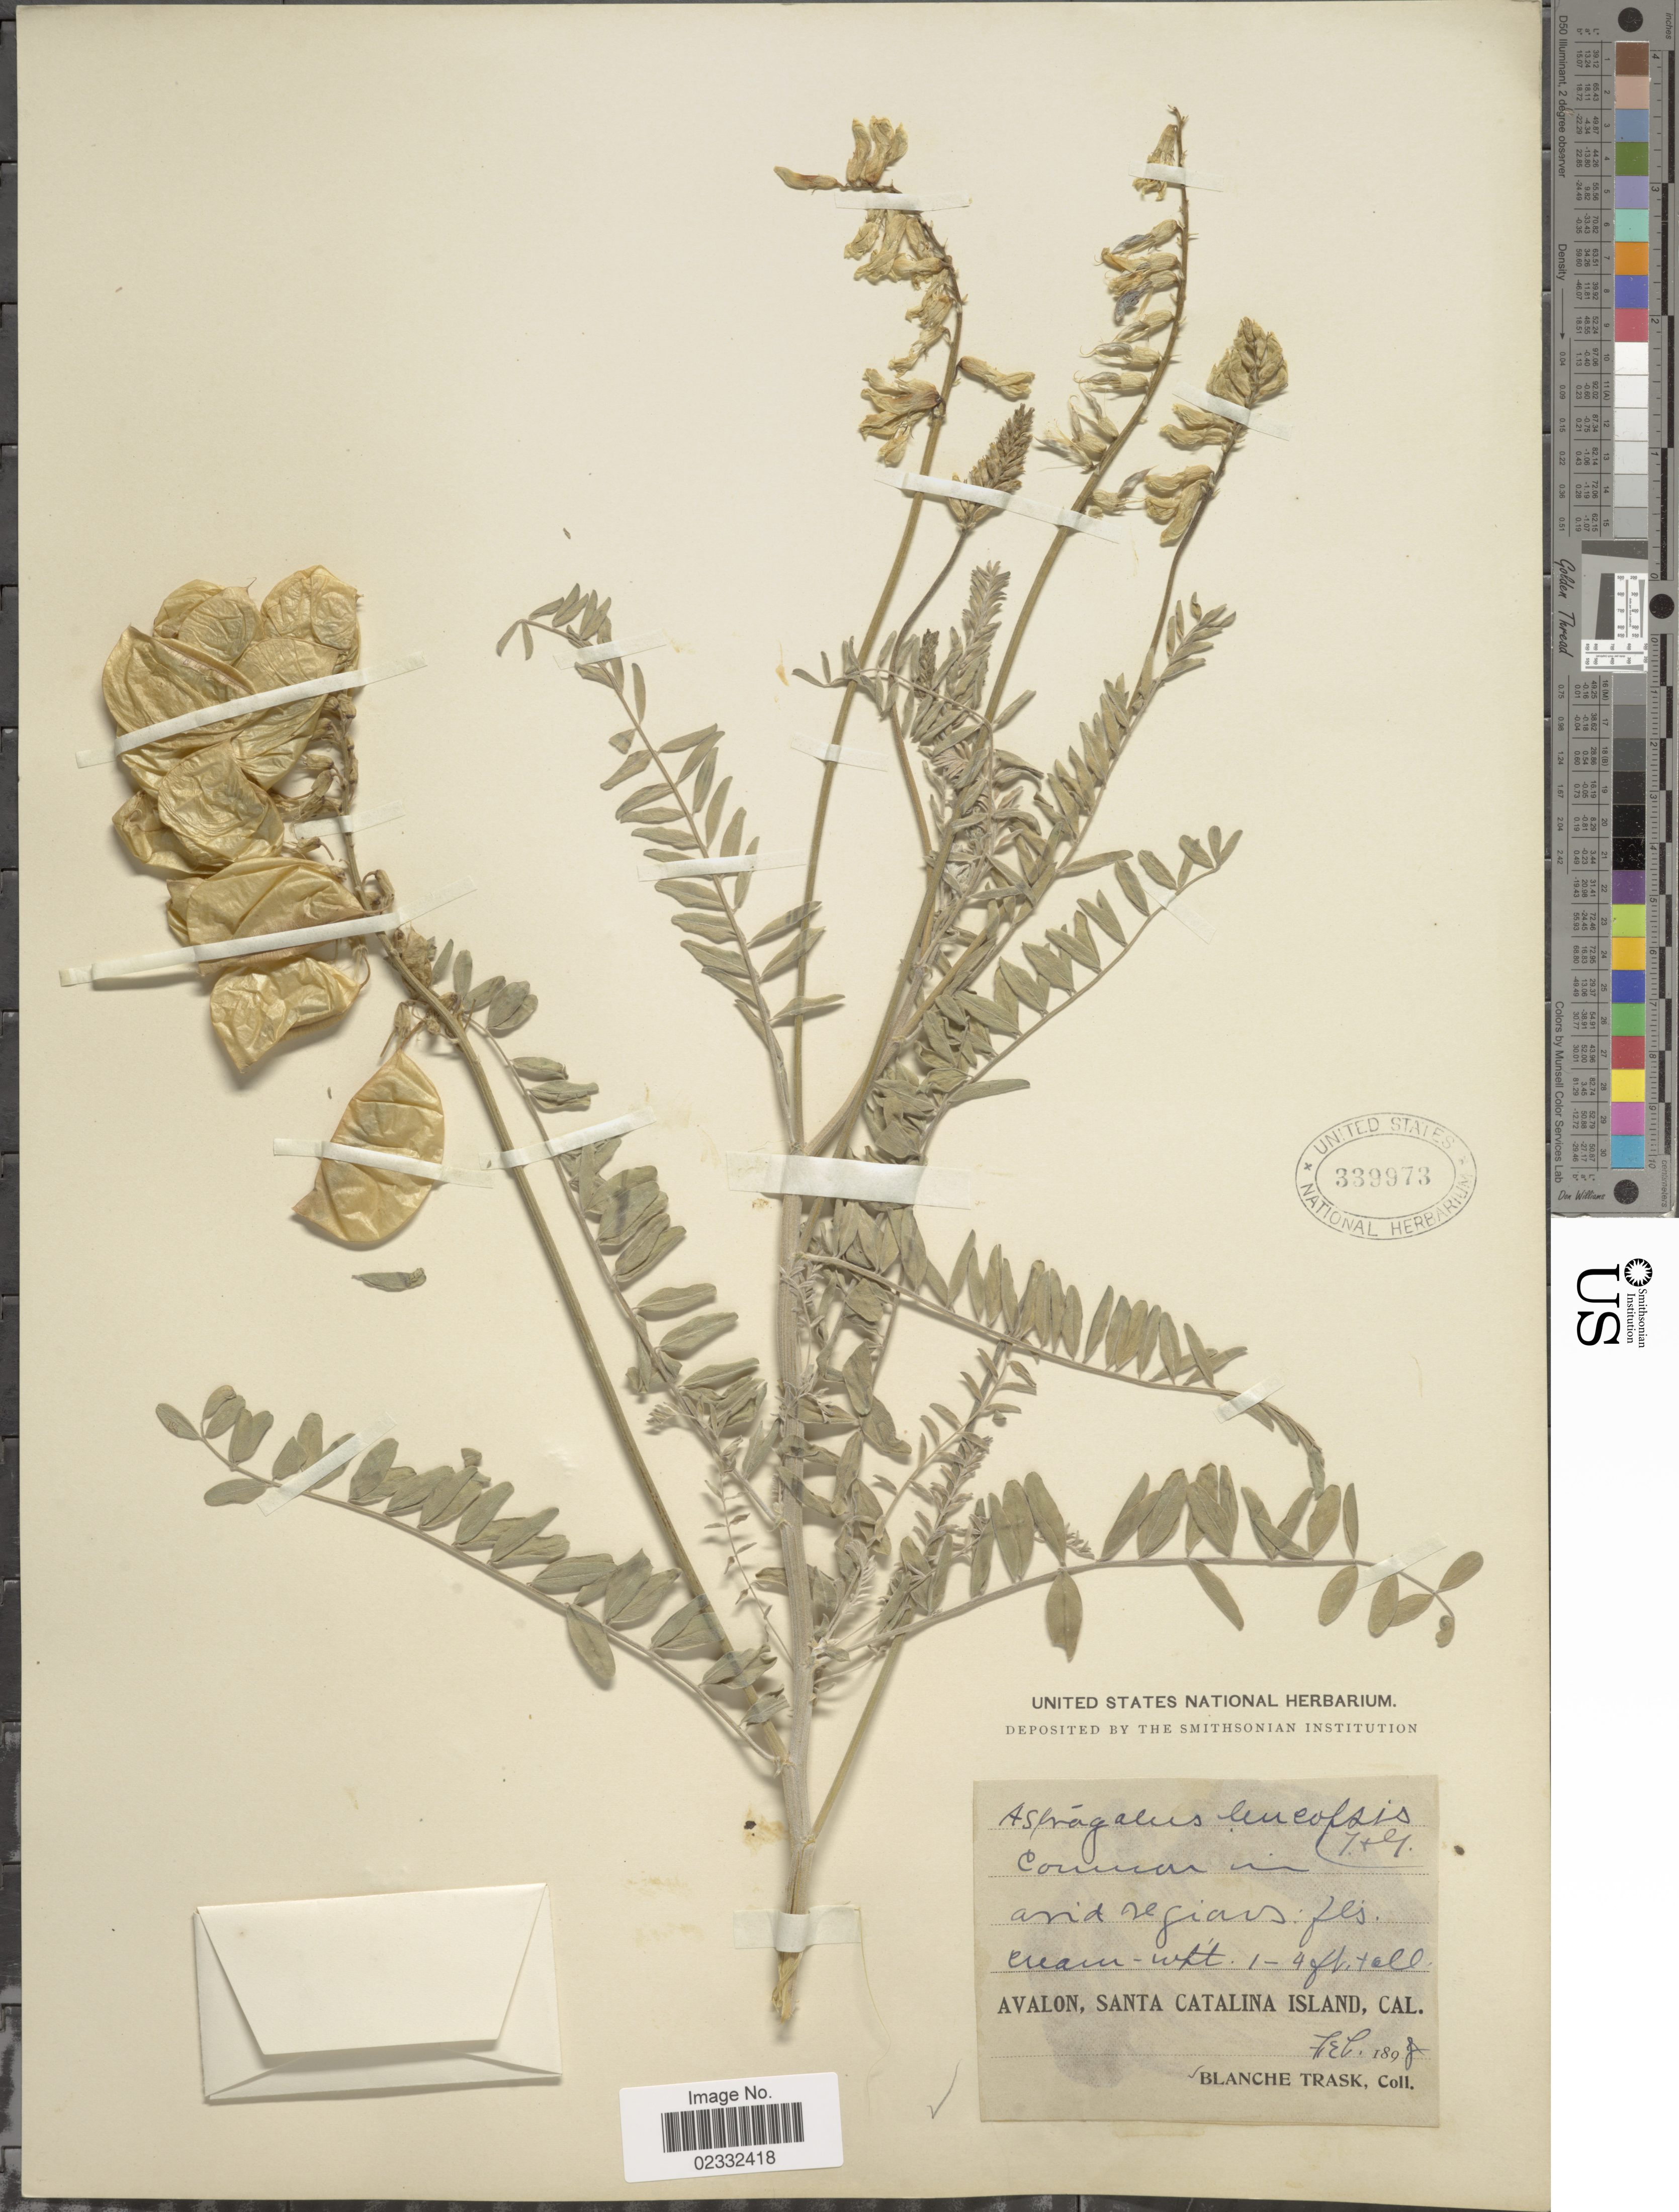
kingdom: Plantae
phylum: Tracheophyta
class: Magnoliopsida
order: Fabales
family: Fabaceae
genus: Astragalus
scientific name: Astragalus leucopsis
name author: (Torr.) Torr.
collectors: B. Trask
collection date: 1897-02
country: United States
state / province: California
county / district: Los Angeles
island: Santa Catalina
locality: Avalon, Santa Catalina Island, Cal.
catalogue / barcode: US 339973